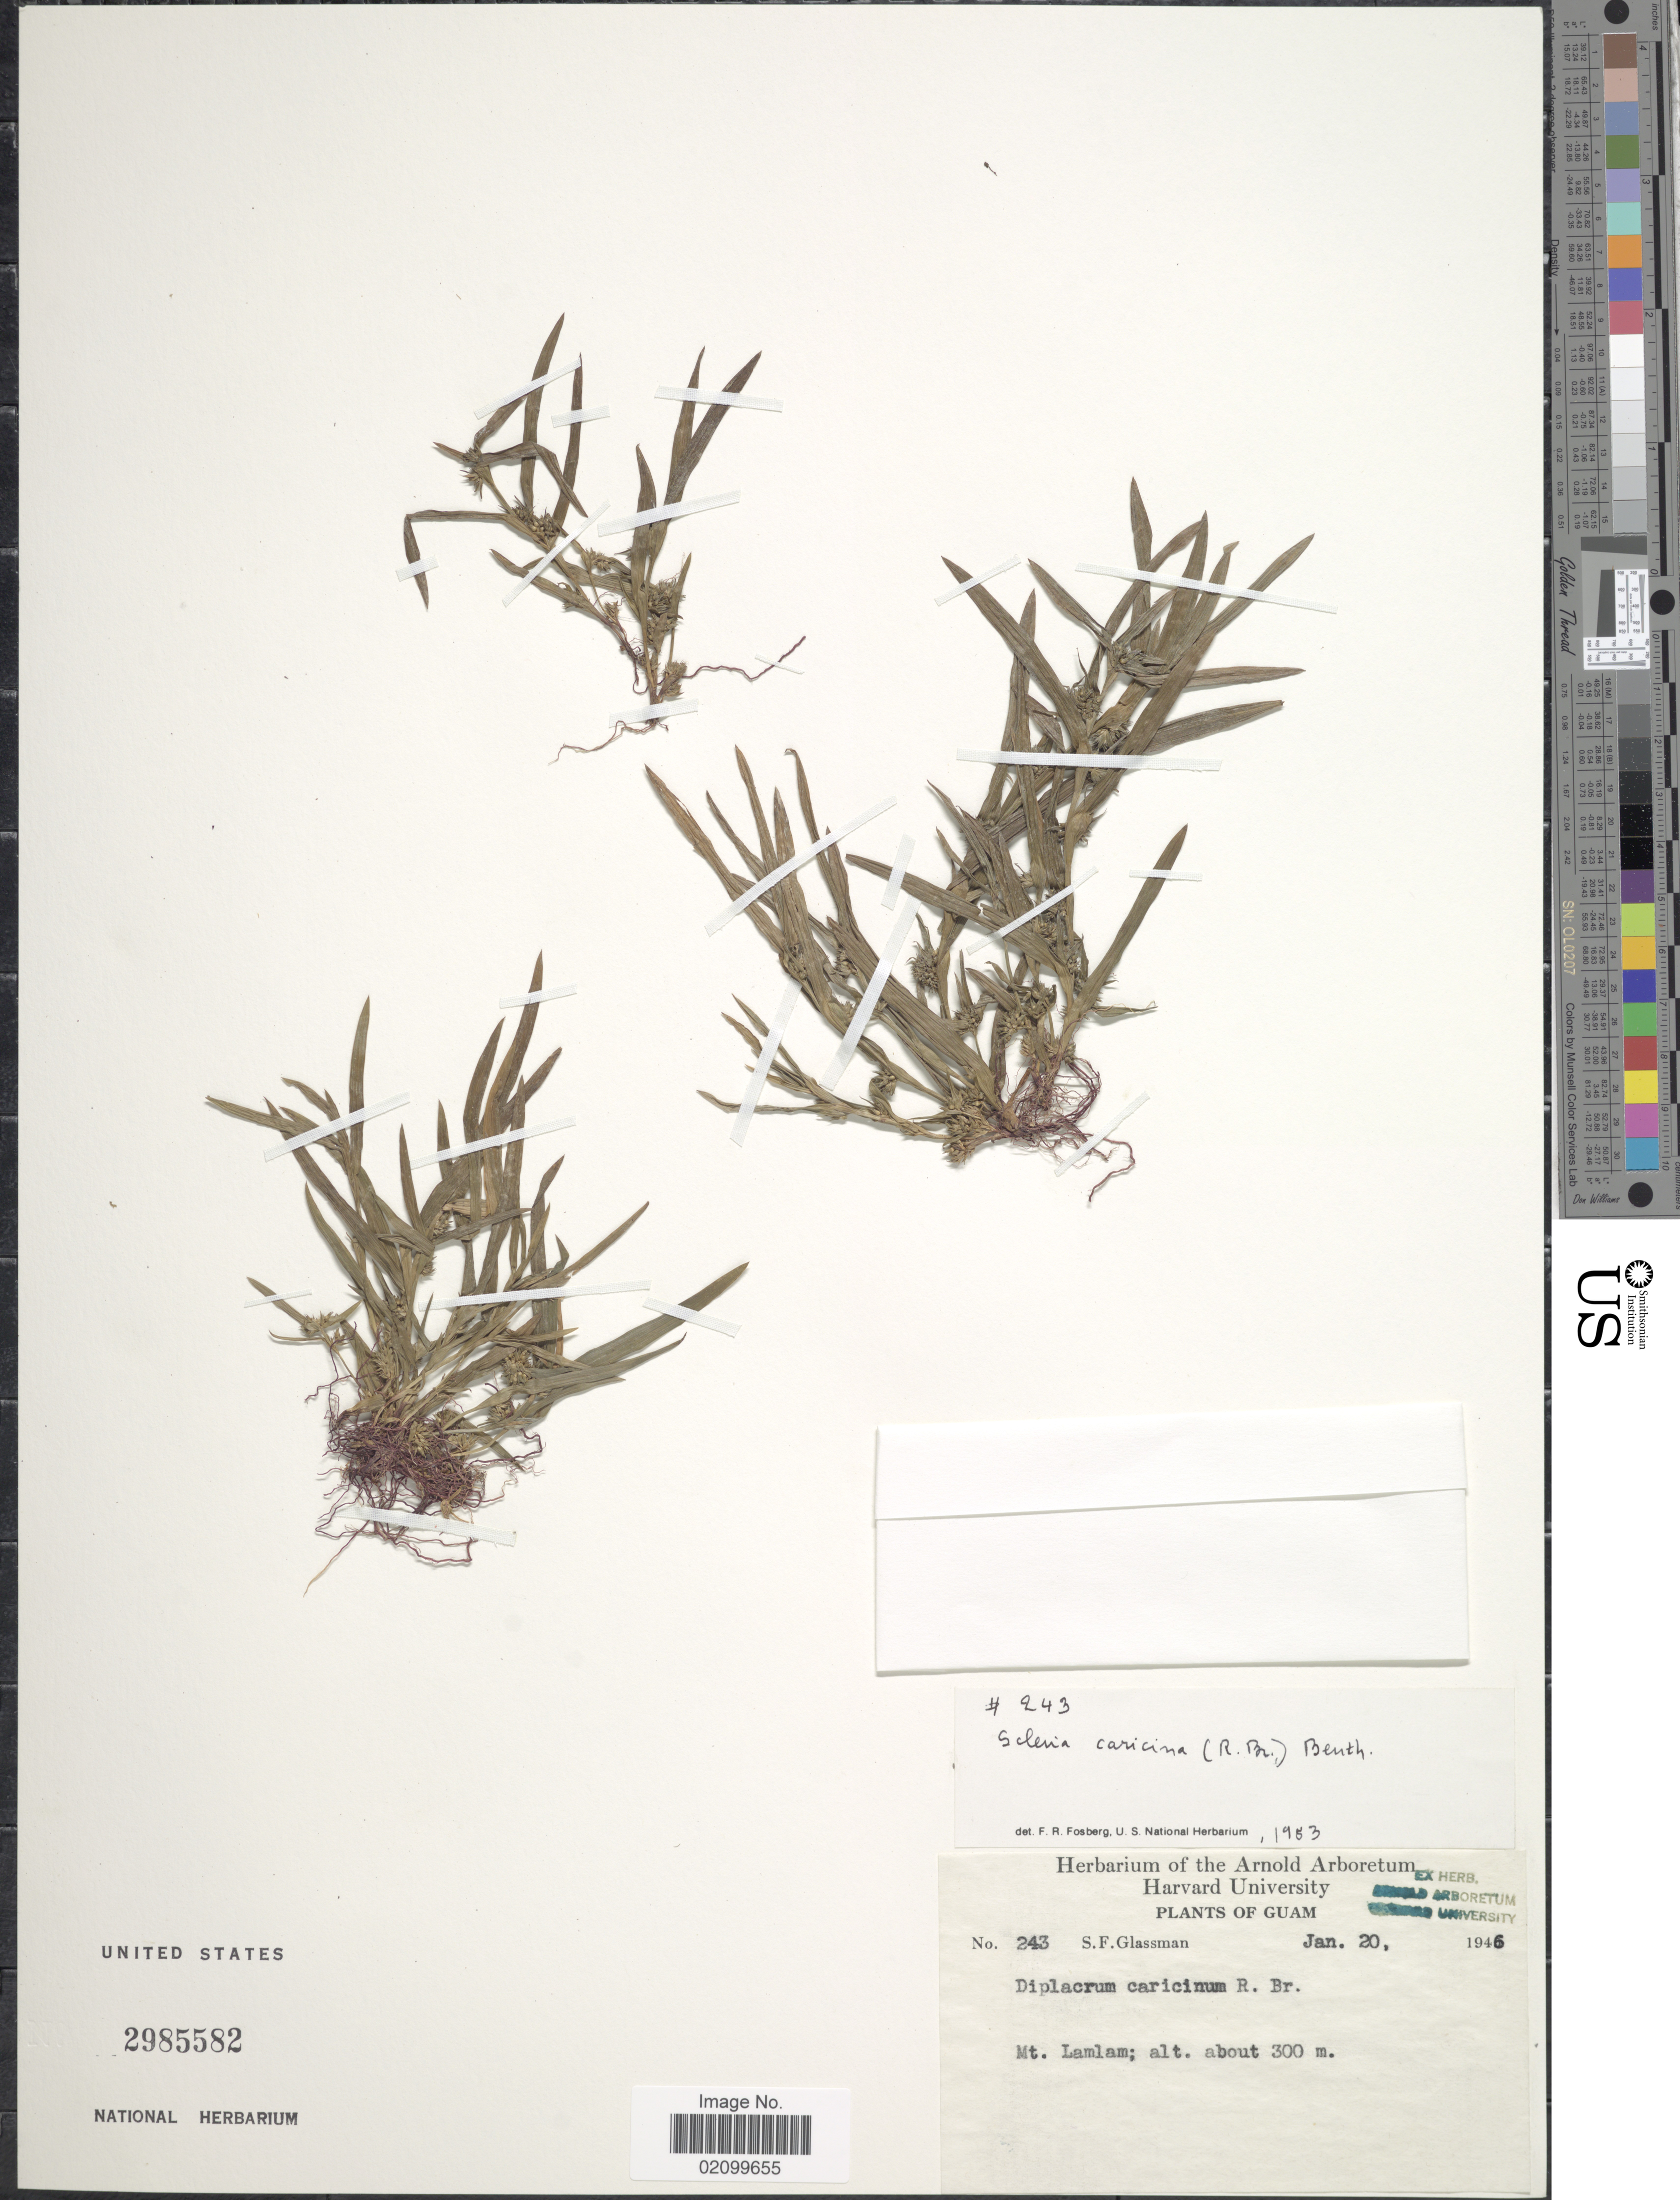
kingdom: Plantae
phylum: Tracheophyta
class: Liliopsida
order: Poales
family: Cyperaceae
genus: Diplacrum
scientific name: Diplacrum caricinum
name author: R. Br.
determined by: Strong, Mark T., (BOT), Smithsonian Institution - National Museum of Natural History (UNITED STATES)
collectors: S. F. Glassman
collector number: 243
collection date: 1946-01-20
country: Guam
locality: Mt Lamlam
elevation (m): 300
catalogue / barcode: US 2985582